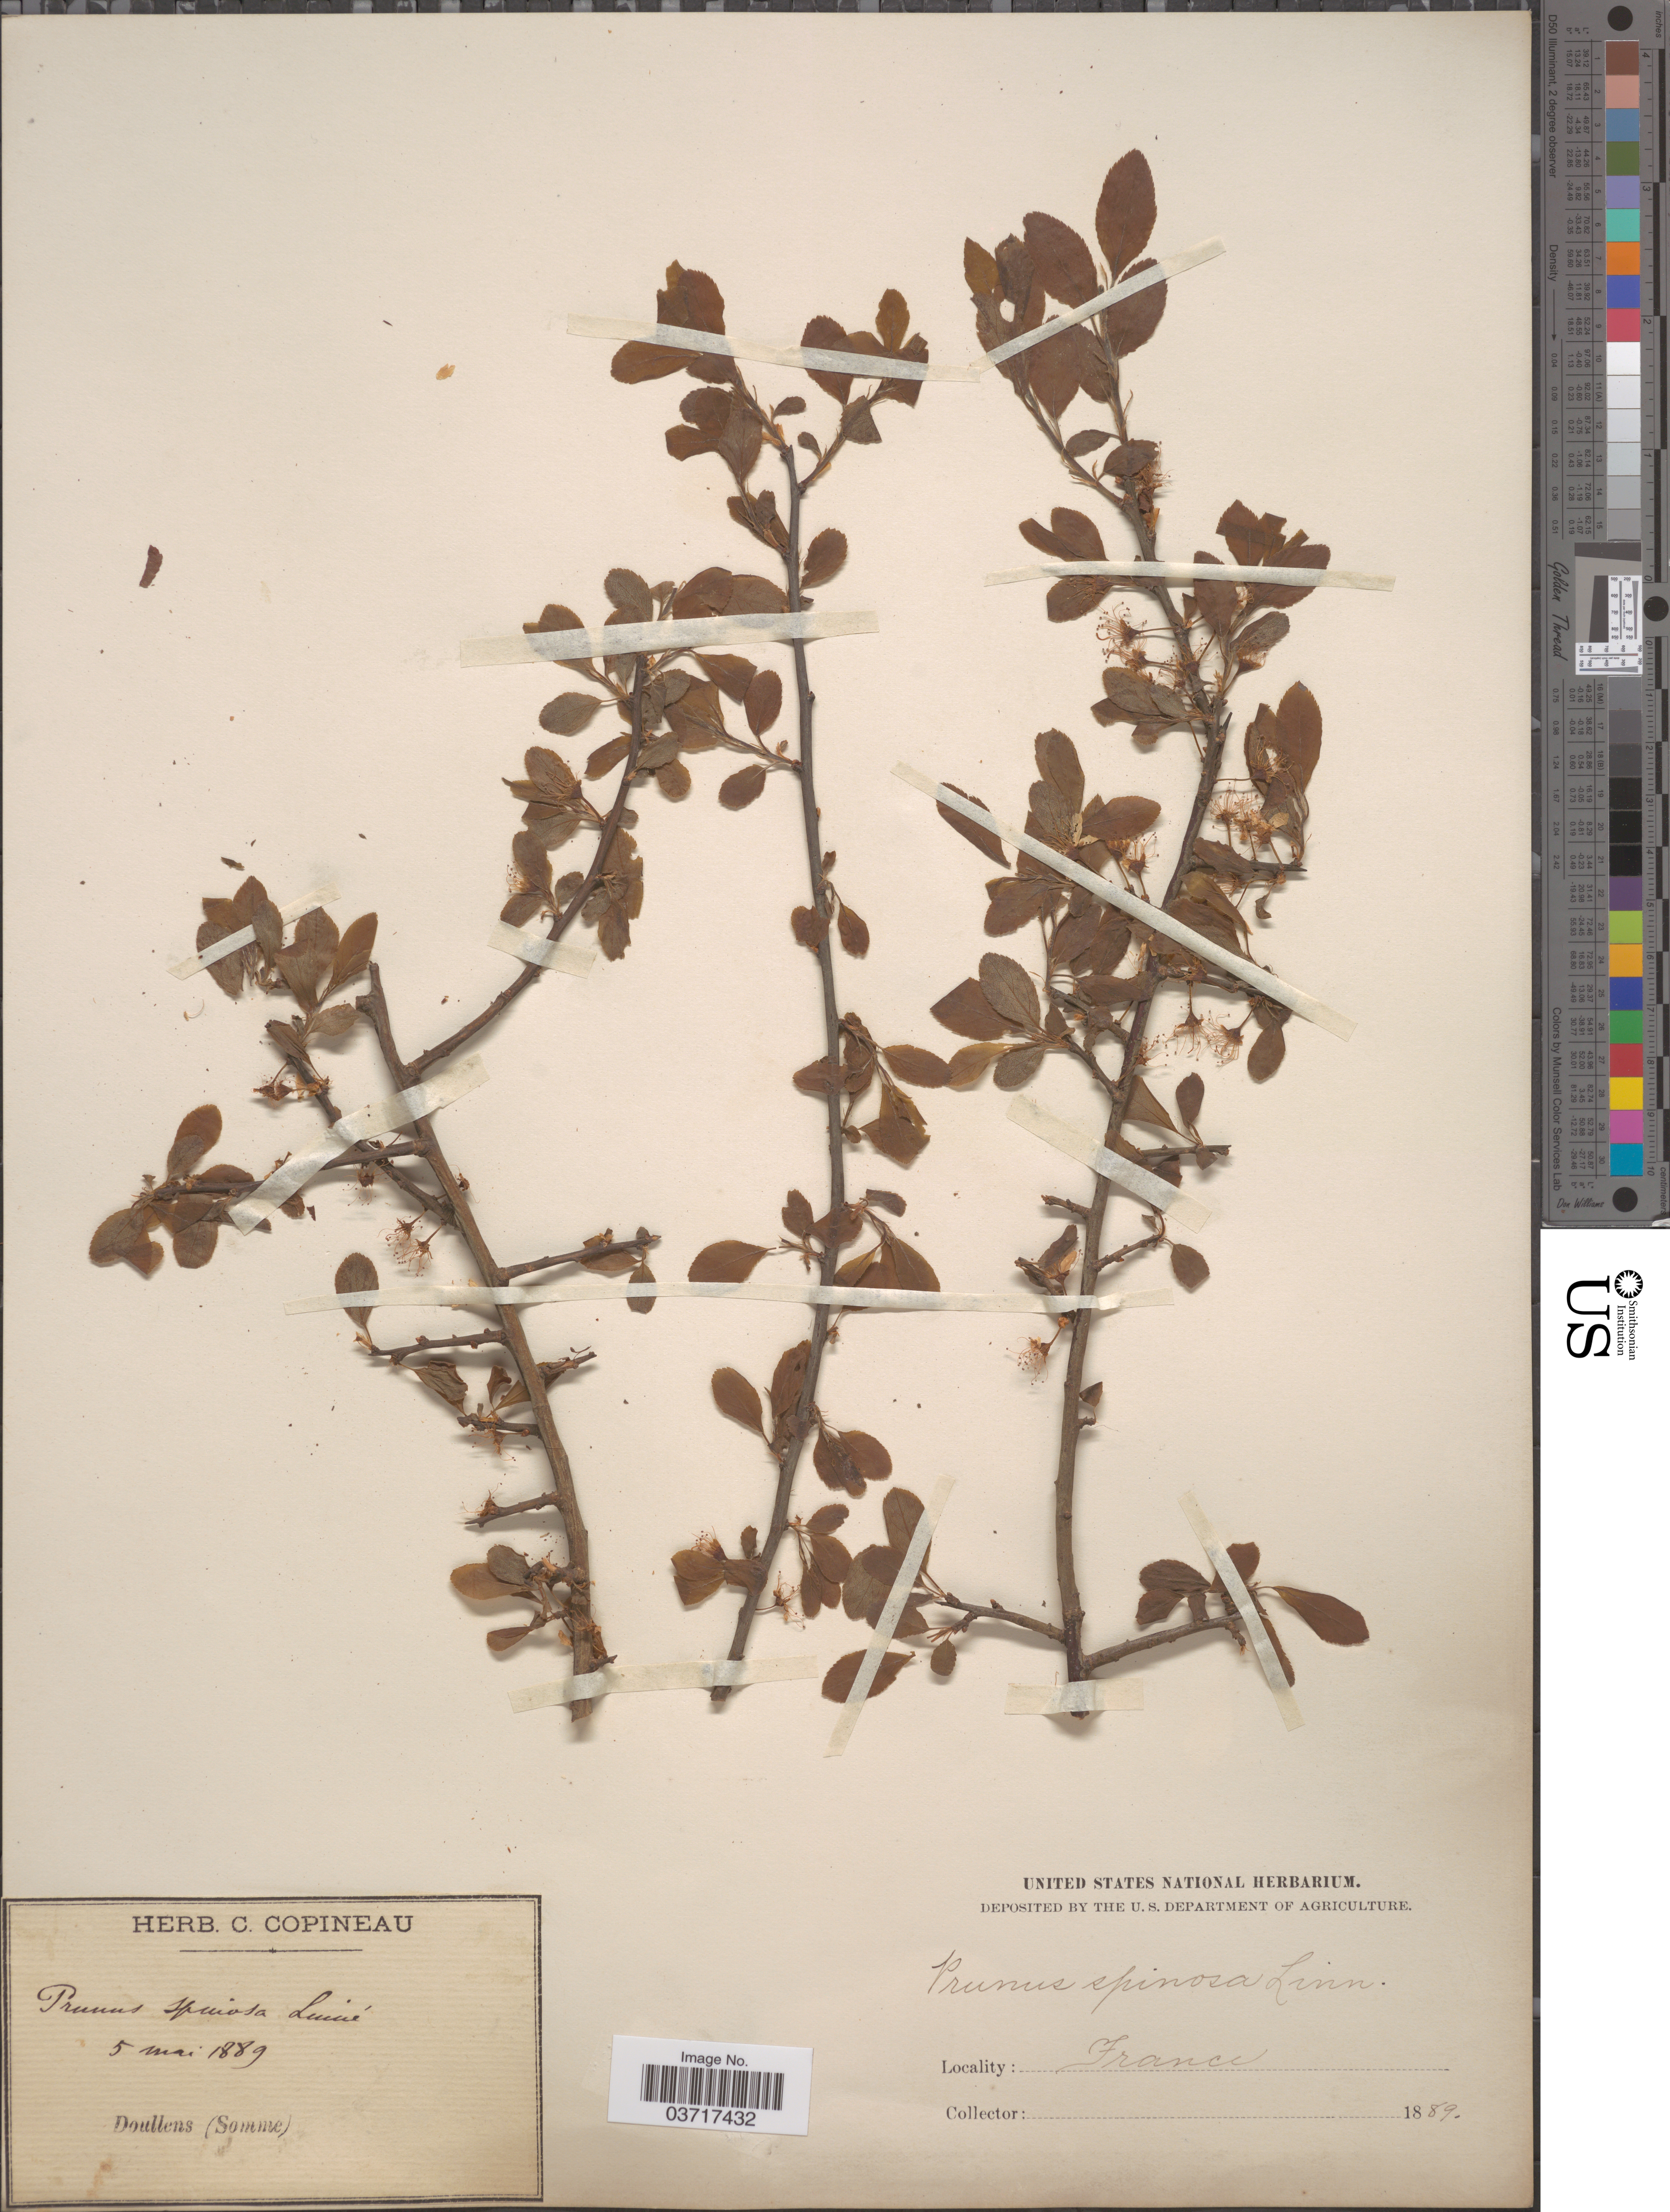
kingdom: Plantae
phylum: Tracheophyta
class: Magnoliopsida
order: Rosales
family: Rosaceae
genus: Prunus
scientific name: Prunus spinosa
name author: L.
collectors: ex herb. C. Copineau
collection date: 1889-05-05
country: France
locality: Doullens (Somme).